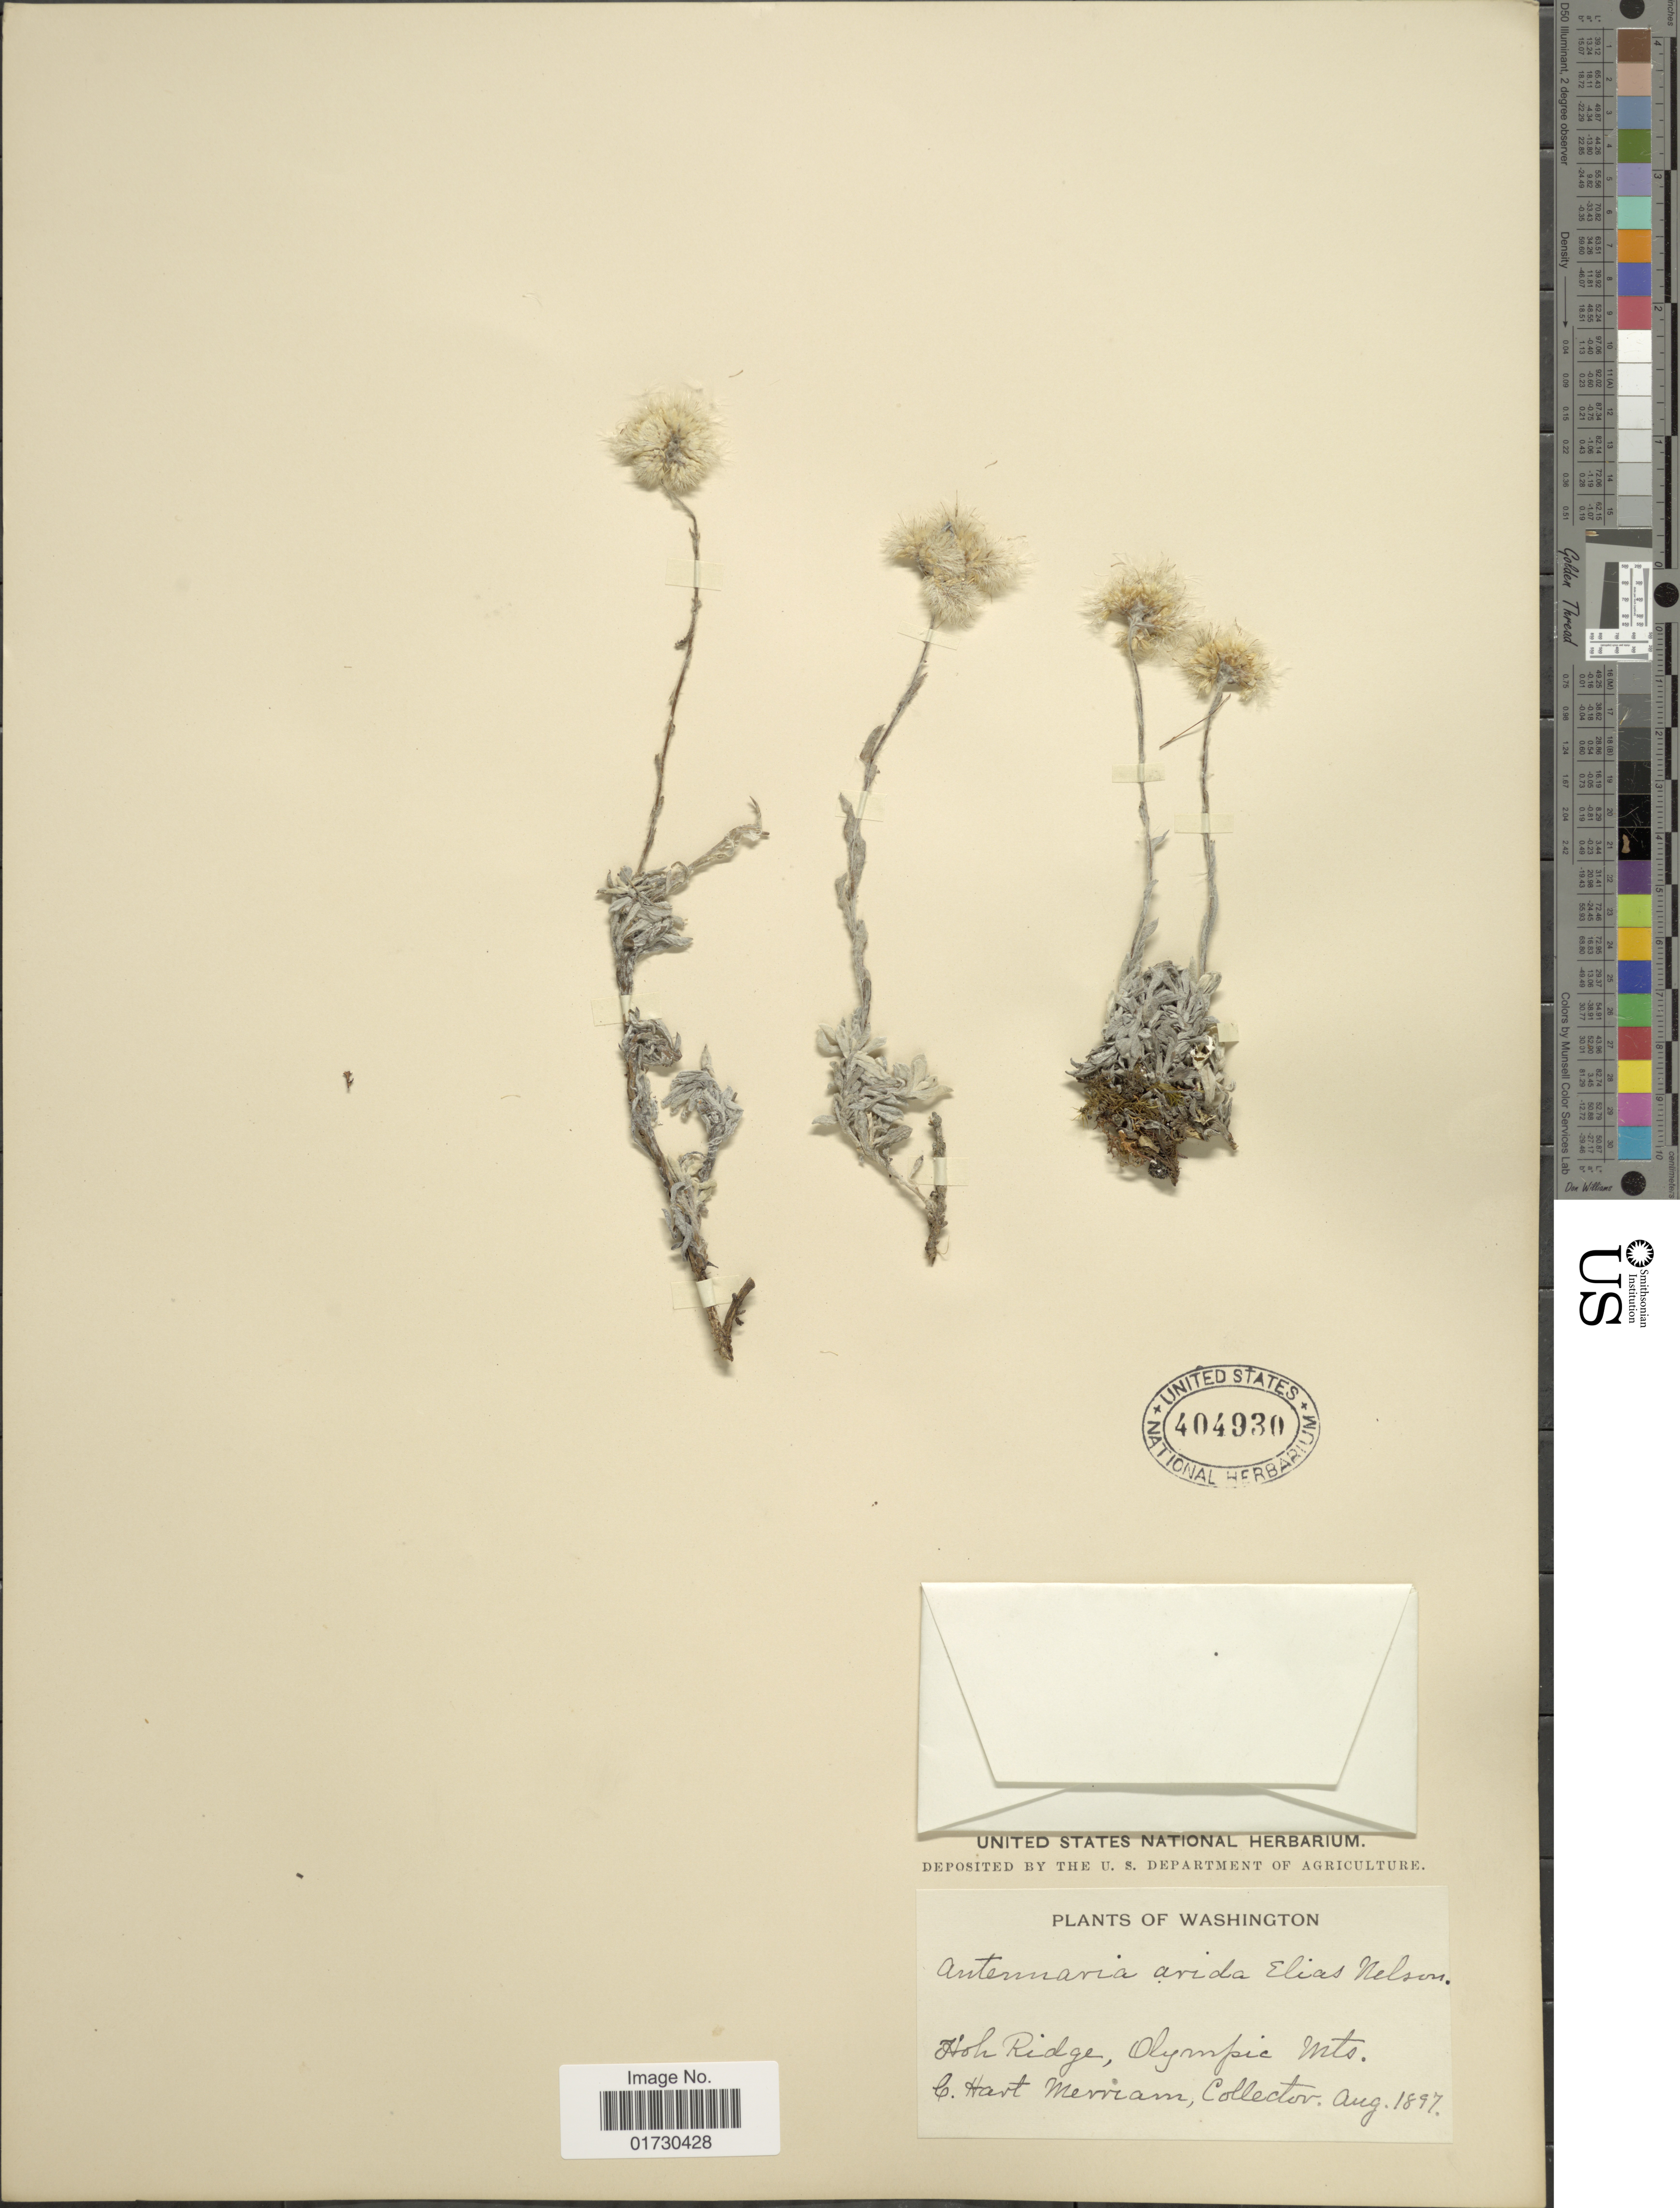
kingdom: Plantae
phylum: Tracheophyta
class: Magnoliopsida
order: Asterales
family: Asteraceae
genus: Antennaria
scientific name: Antennaria arida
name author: E.E. Nelson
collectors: C. Merriam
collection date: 1897-08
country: United States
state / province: Washington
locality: Hoh Ridge, Olympic Mts.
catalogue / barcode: US 404930